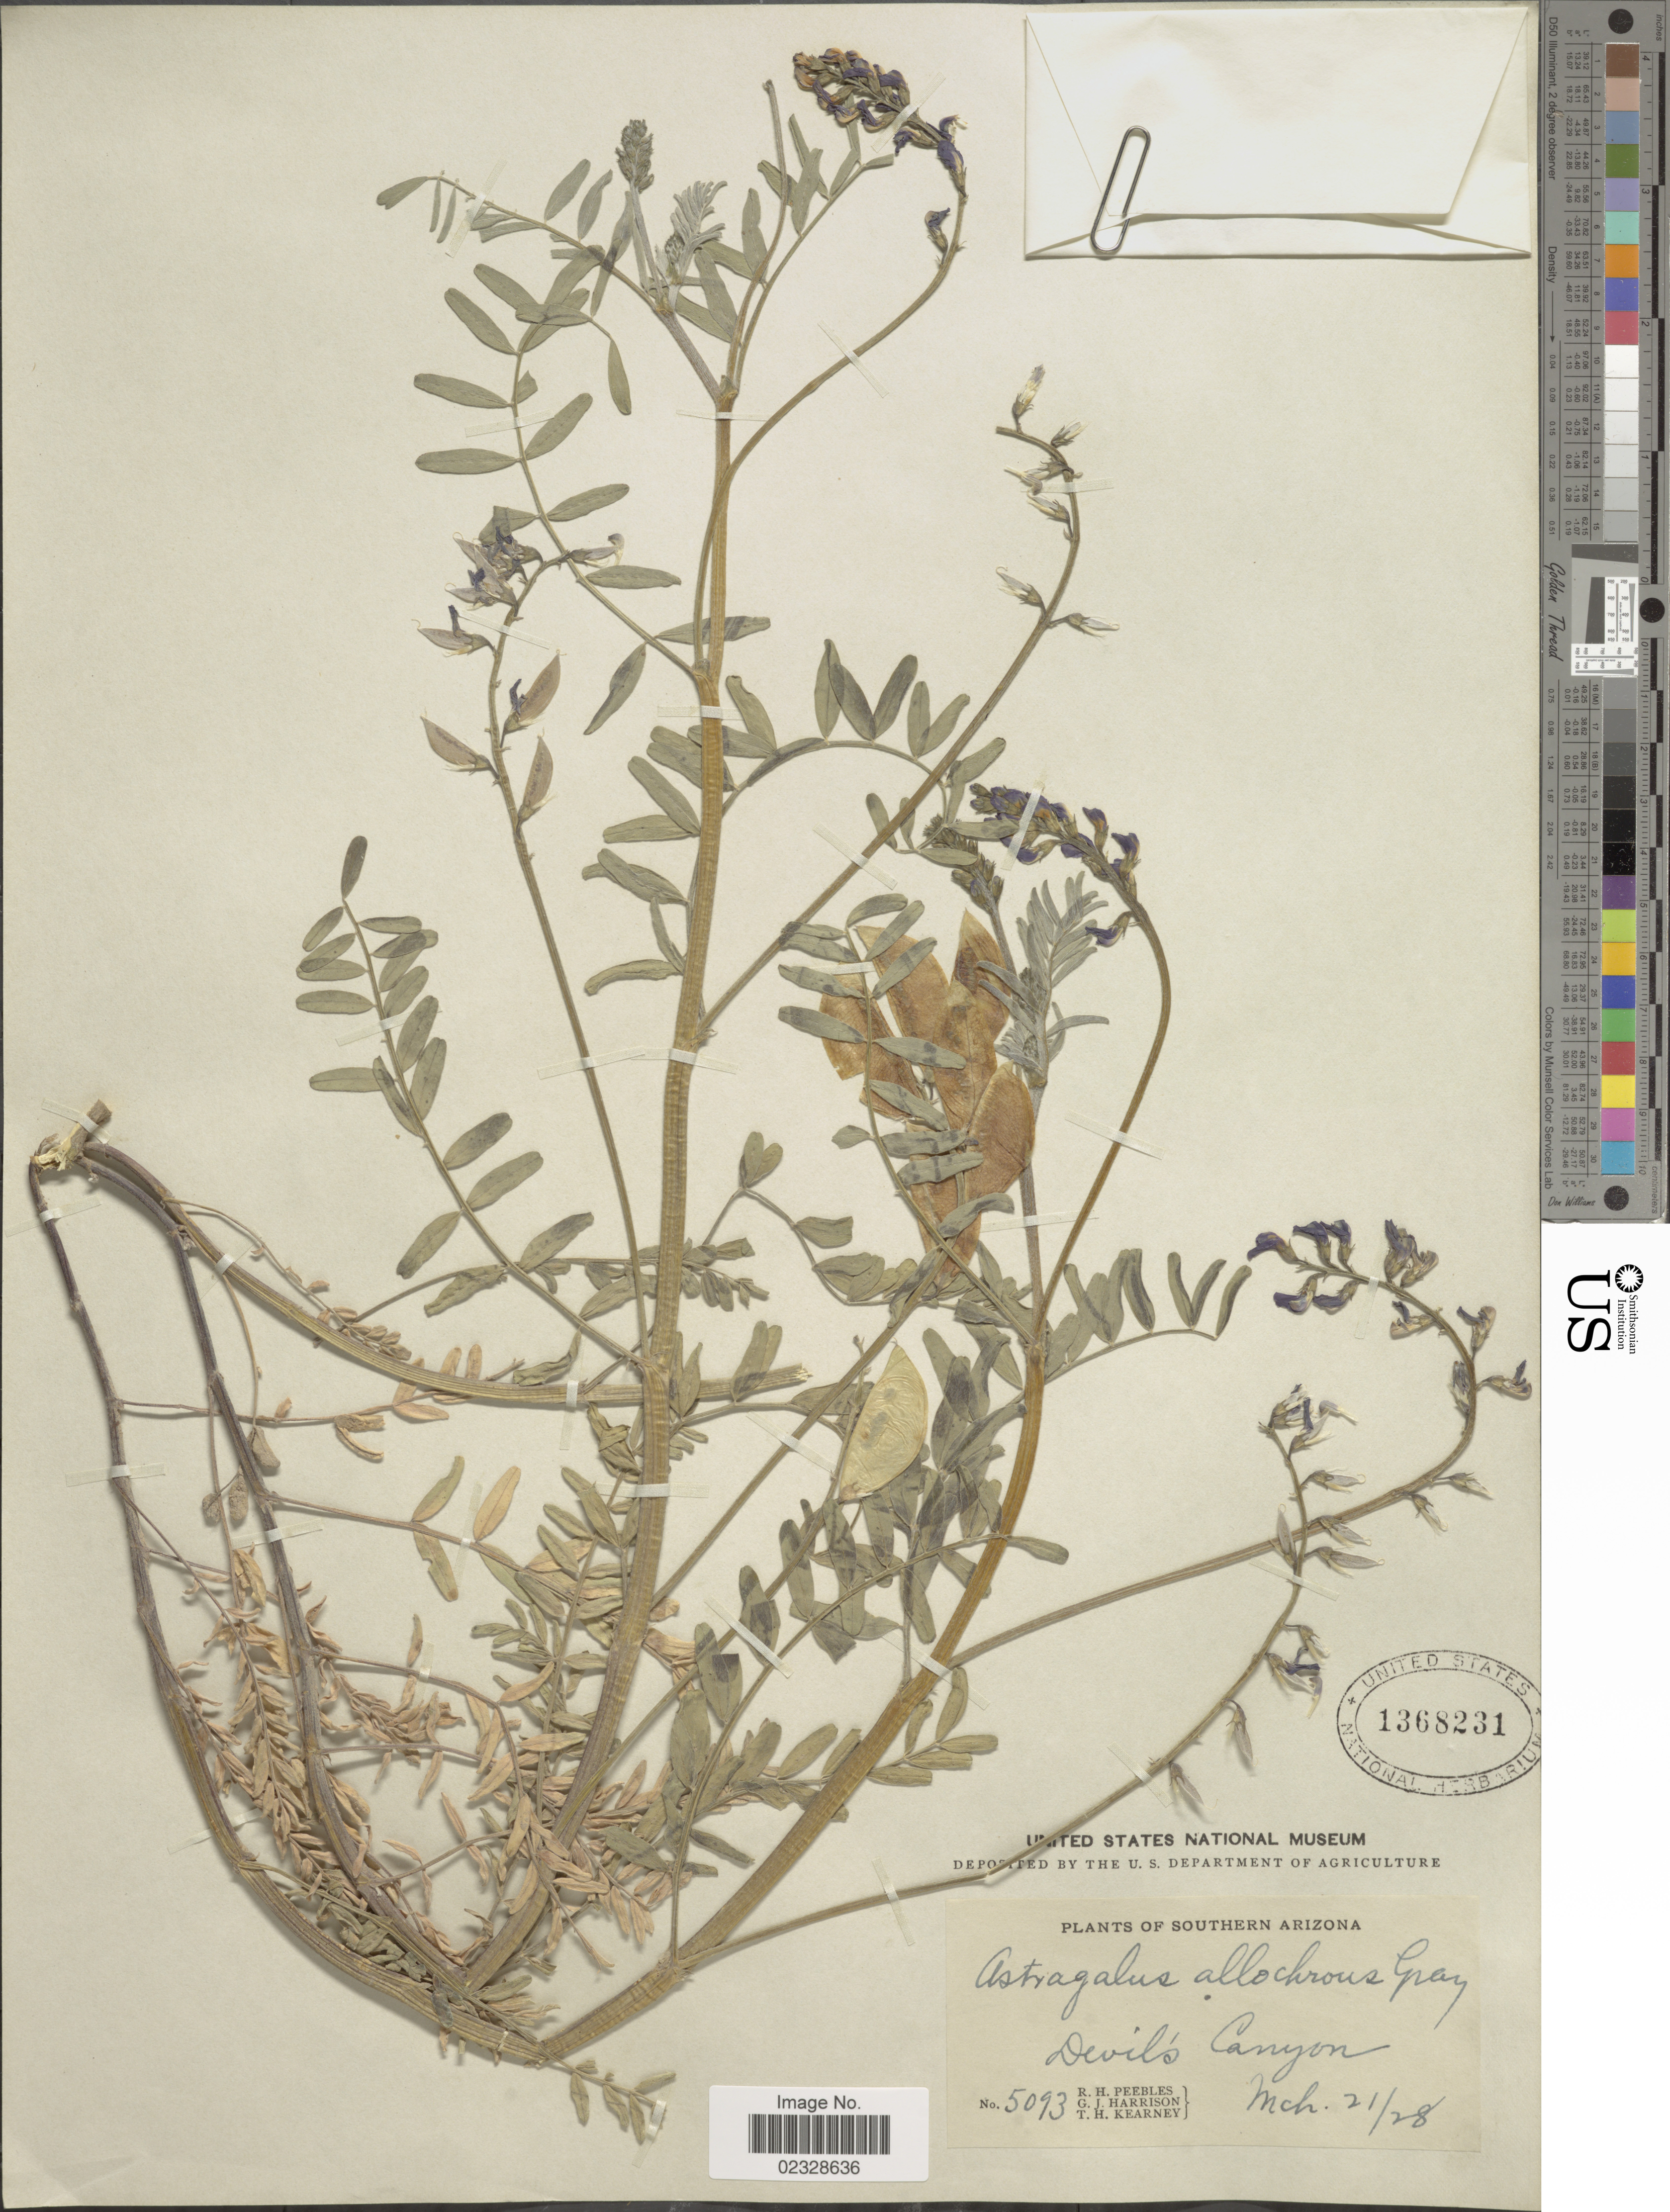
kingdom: Plantae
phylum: Tracheophyta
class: Magnoliopsida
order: Fabales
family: Fabaceae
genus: Astragalus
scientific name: Astragalus allochrous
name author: A. Gray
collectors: R. H. Peebles, G. J. Harrison & T. H. Kearney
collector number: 5093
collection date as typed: Transcribed d/m/y: 21/3/28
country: United States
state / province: Arizona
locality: Southern Arizona. Devil's Canyon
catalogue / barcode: US 1368231